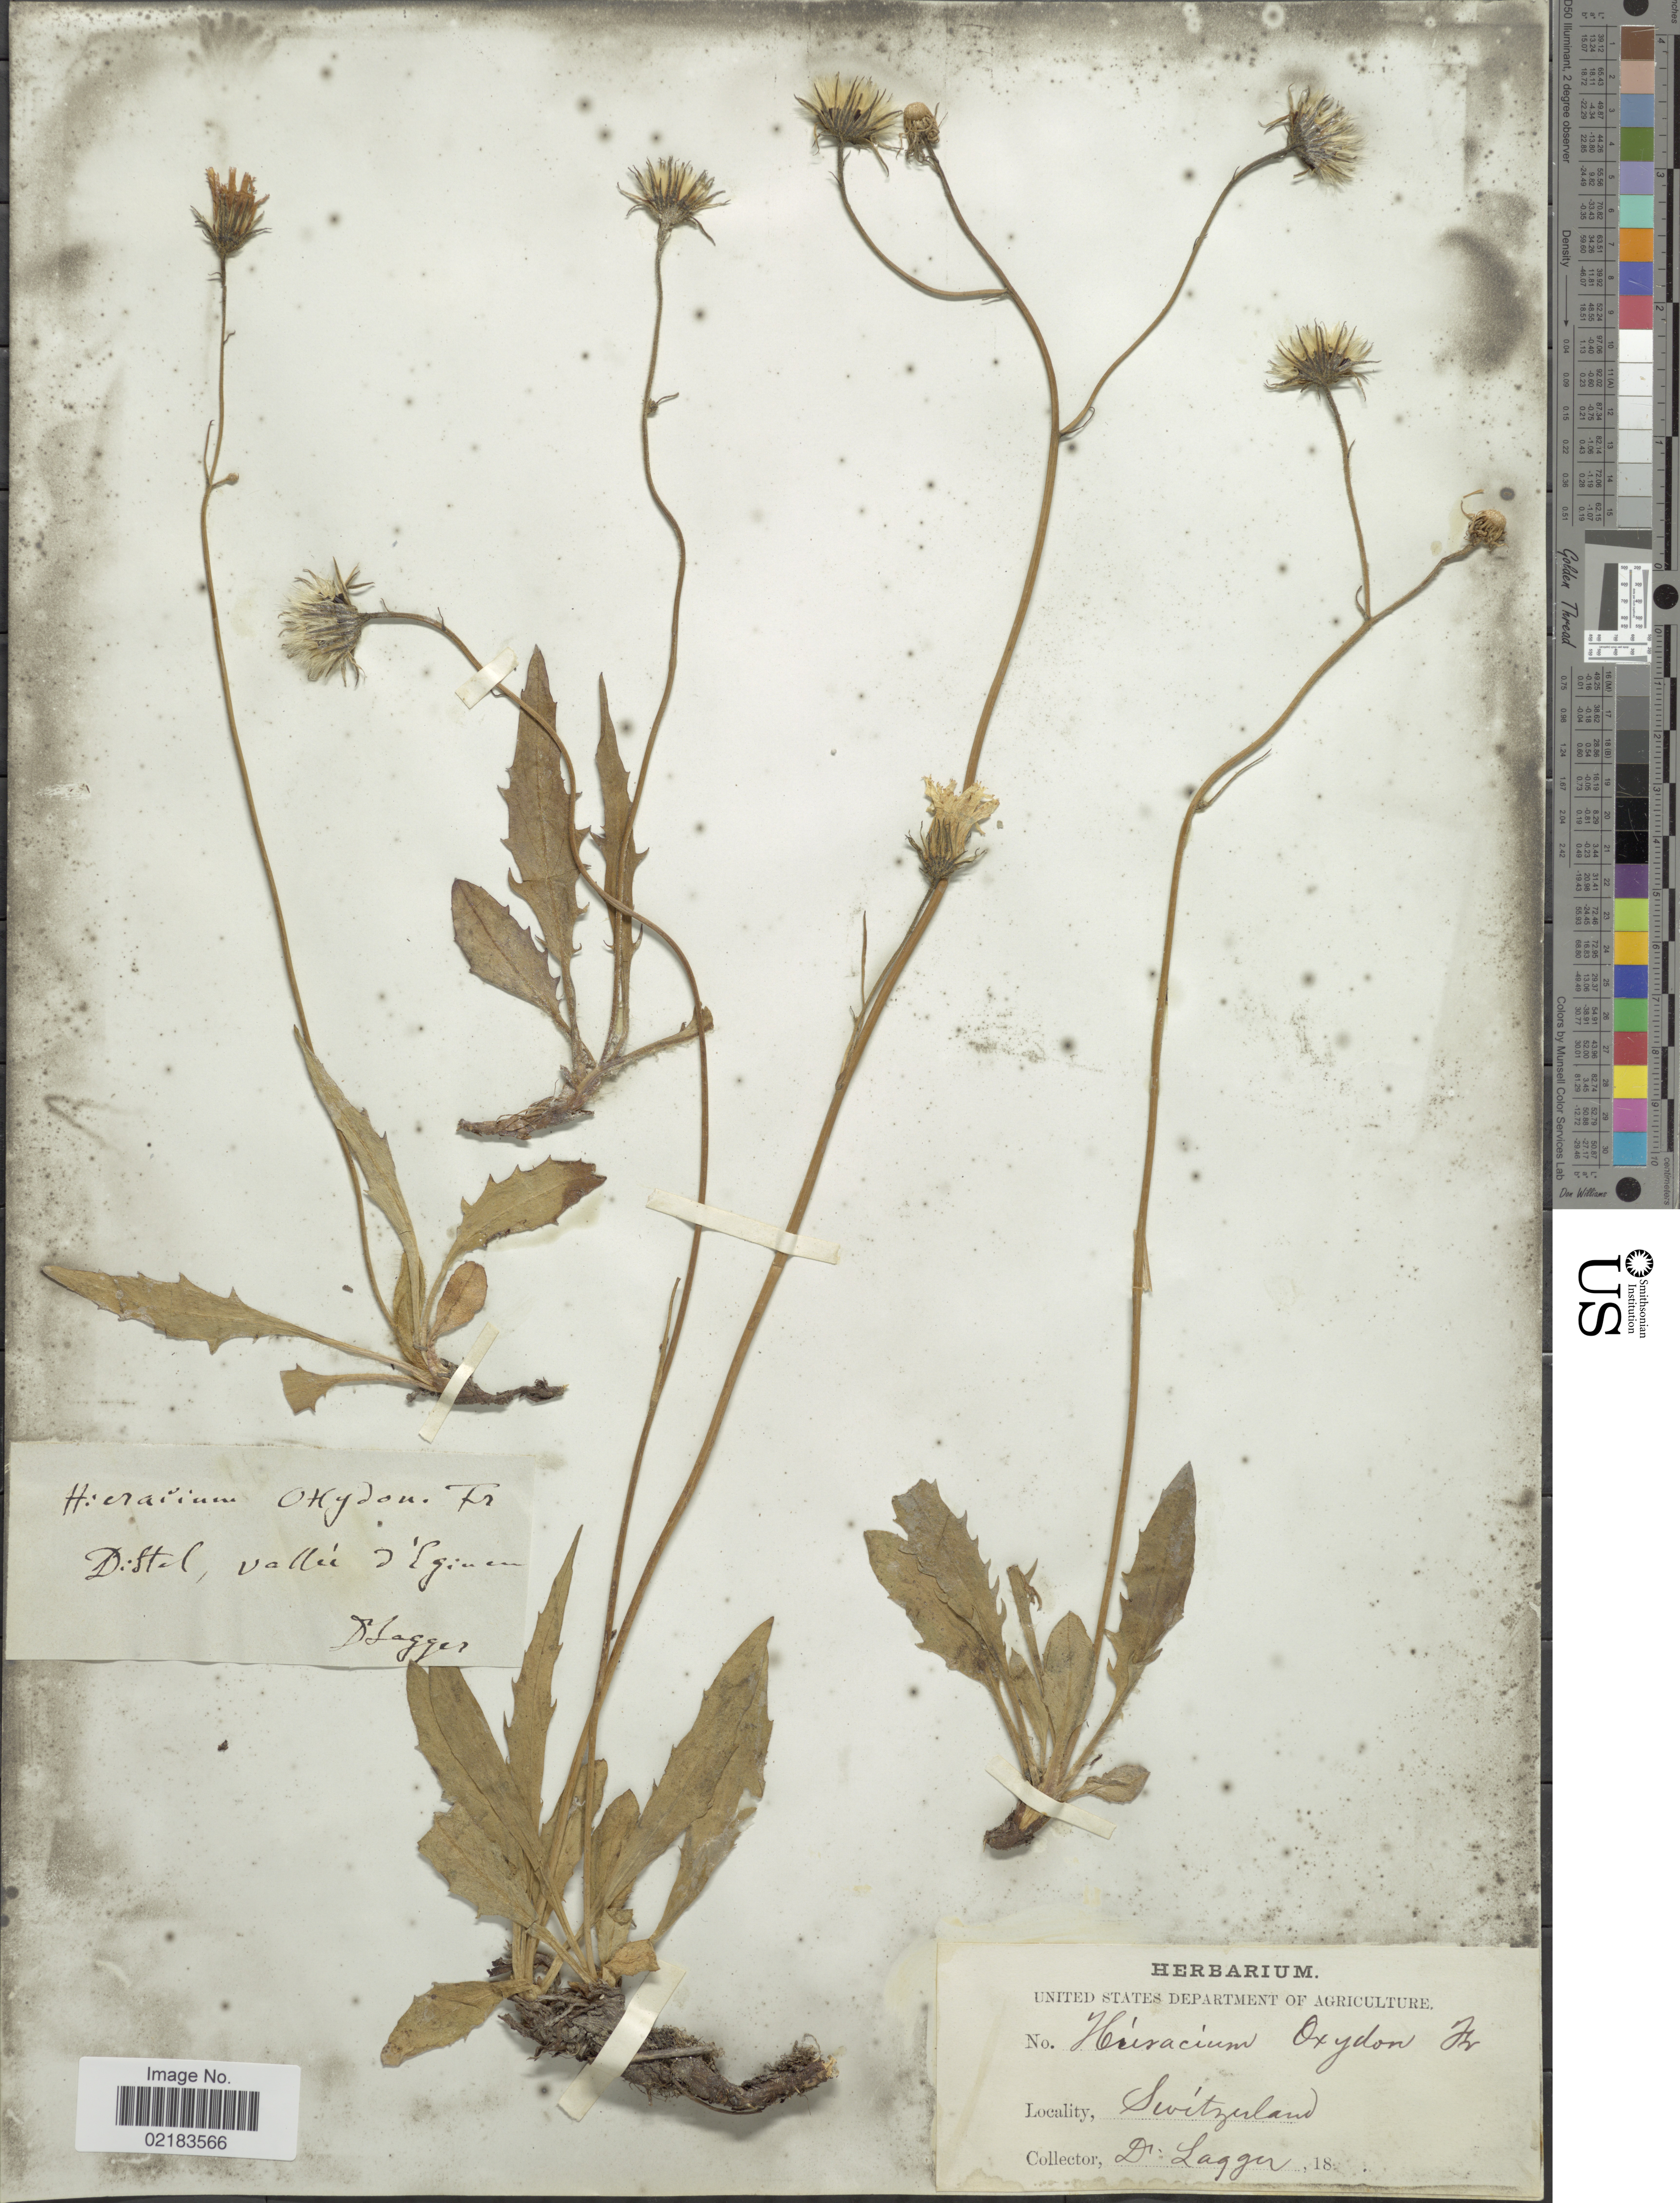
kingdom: Plantae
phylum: Tracheophyta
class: Magnoliopsida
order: Asterales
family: Asteraceae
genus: Hieracium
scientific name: Hieracium oxyodon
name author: Fr.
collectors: F. J. Lagger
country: Switzerland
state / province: Valais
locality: Distel, vallee d'Eginen